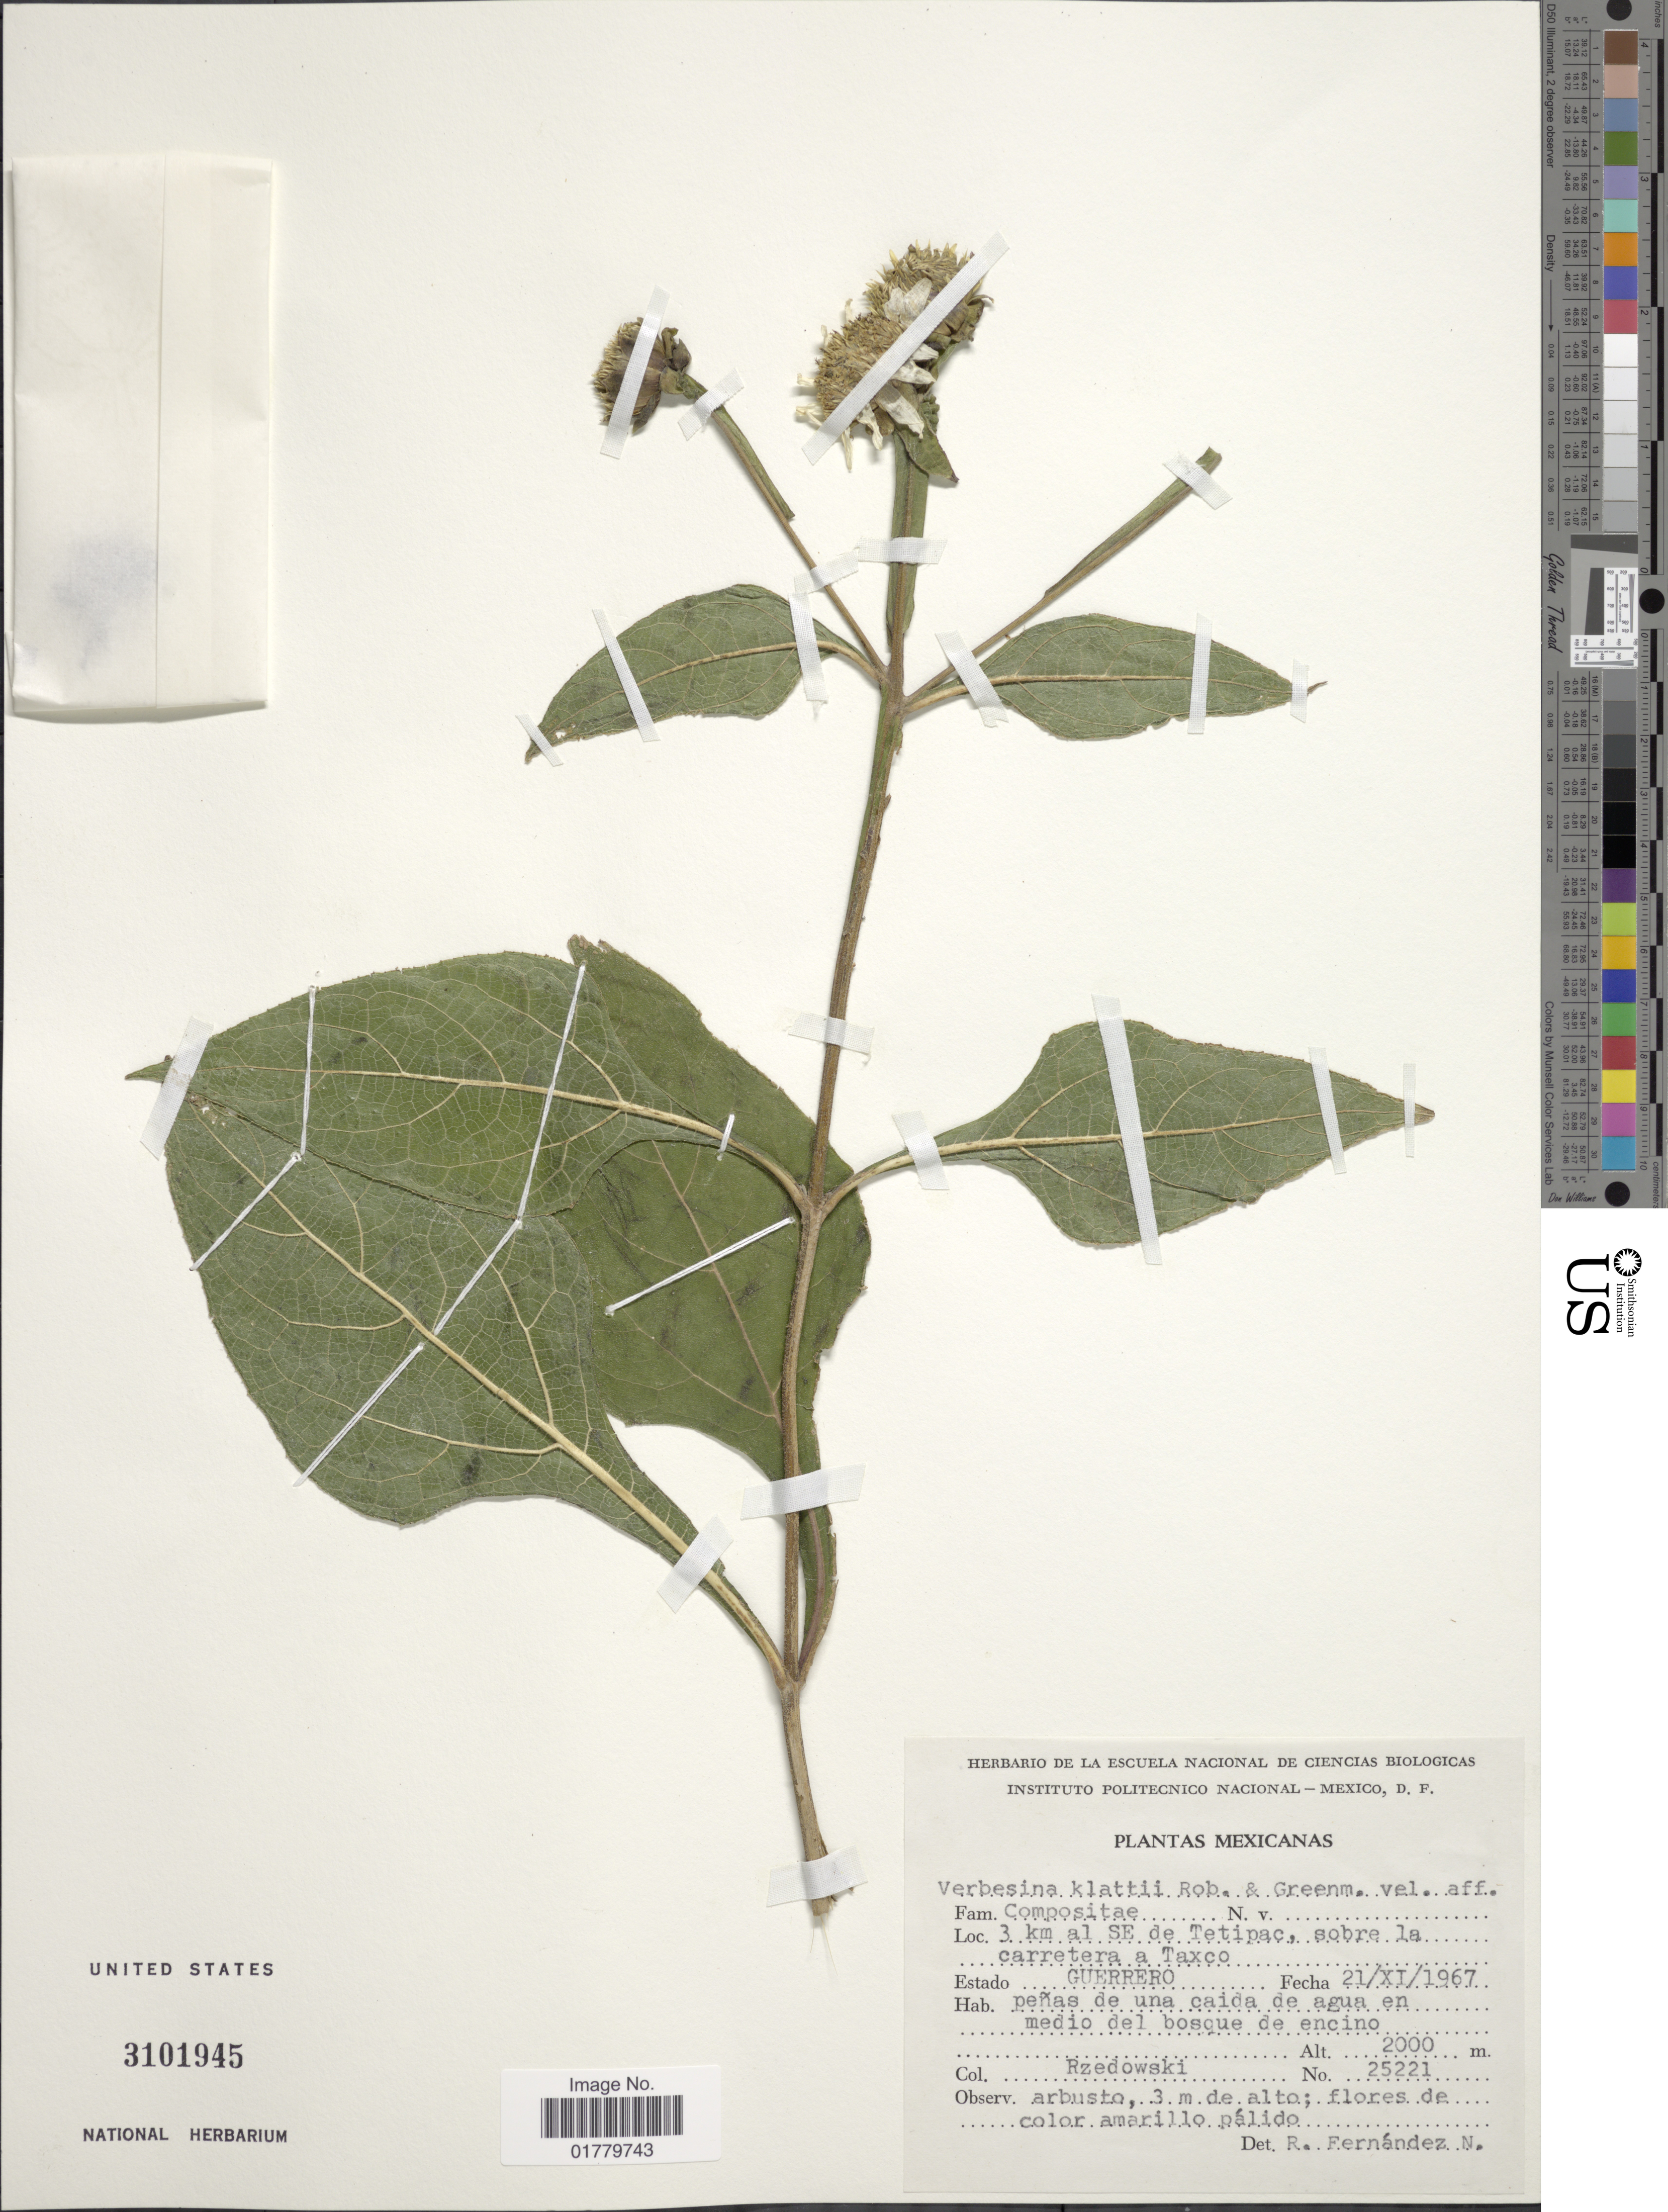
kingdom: Plantae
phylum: Tracheophyta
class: Magnoliopsida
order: Asterales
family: Asteraceae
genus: Verbesina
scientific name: Verbesina klattii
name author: B.L. Rob. & Greenm.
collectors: Rzedowski, --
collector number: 25221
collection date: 1967-11-21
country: Mexico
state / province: Guerrero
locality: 3 km al SE de Tetipac, sobre la carretera a Taxco. Estado Guerrero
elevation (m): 2000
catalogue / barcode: US 3101945